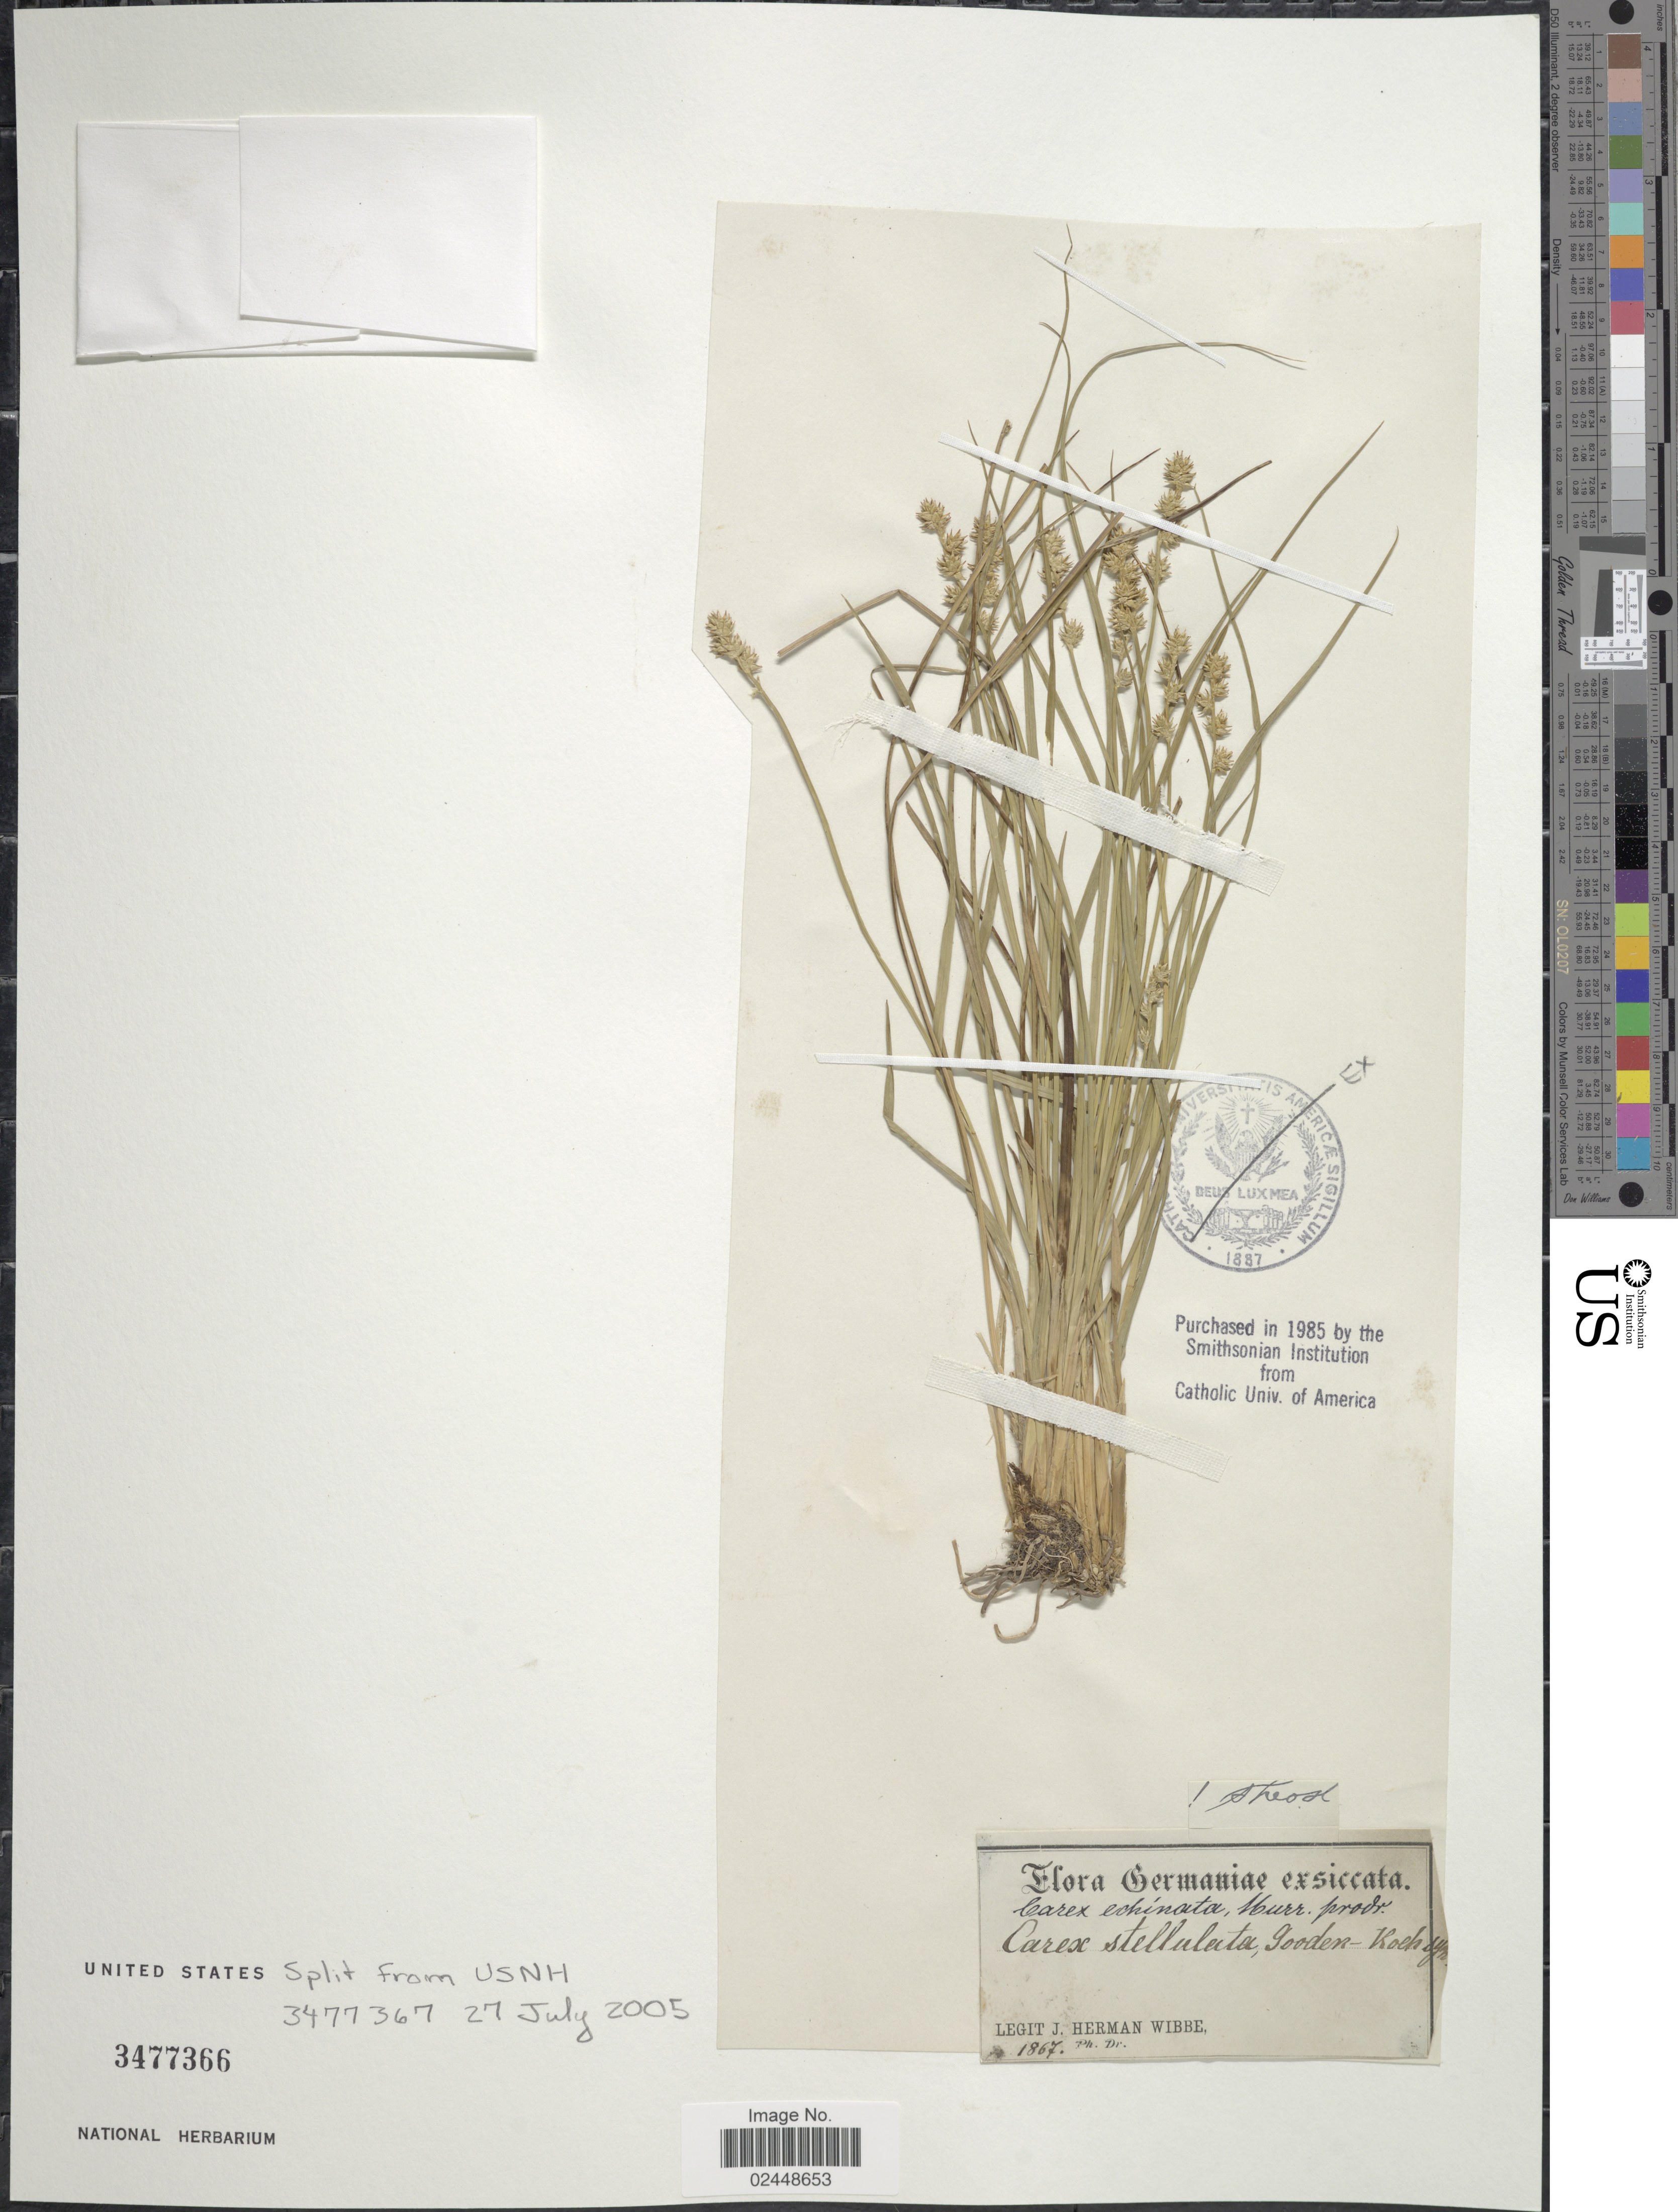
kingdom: Plantae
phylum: Tracheophyta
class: Liliopsida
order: Poales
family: Cyperaceae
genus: Carex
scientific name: Carex echinata subsp. echinata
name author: Murray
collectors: J. Wibbe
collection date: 1867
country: Germany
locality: Germaniae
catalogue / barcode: US 3477366